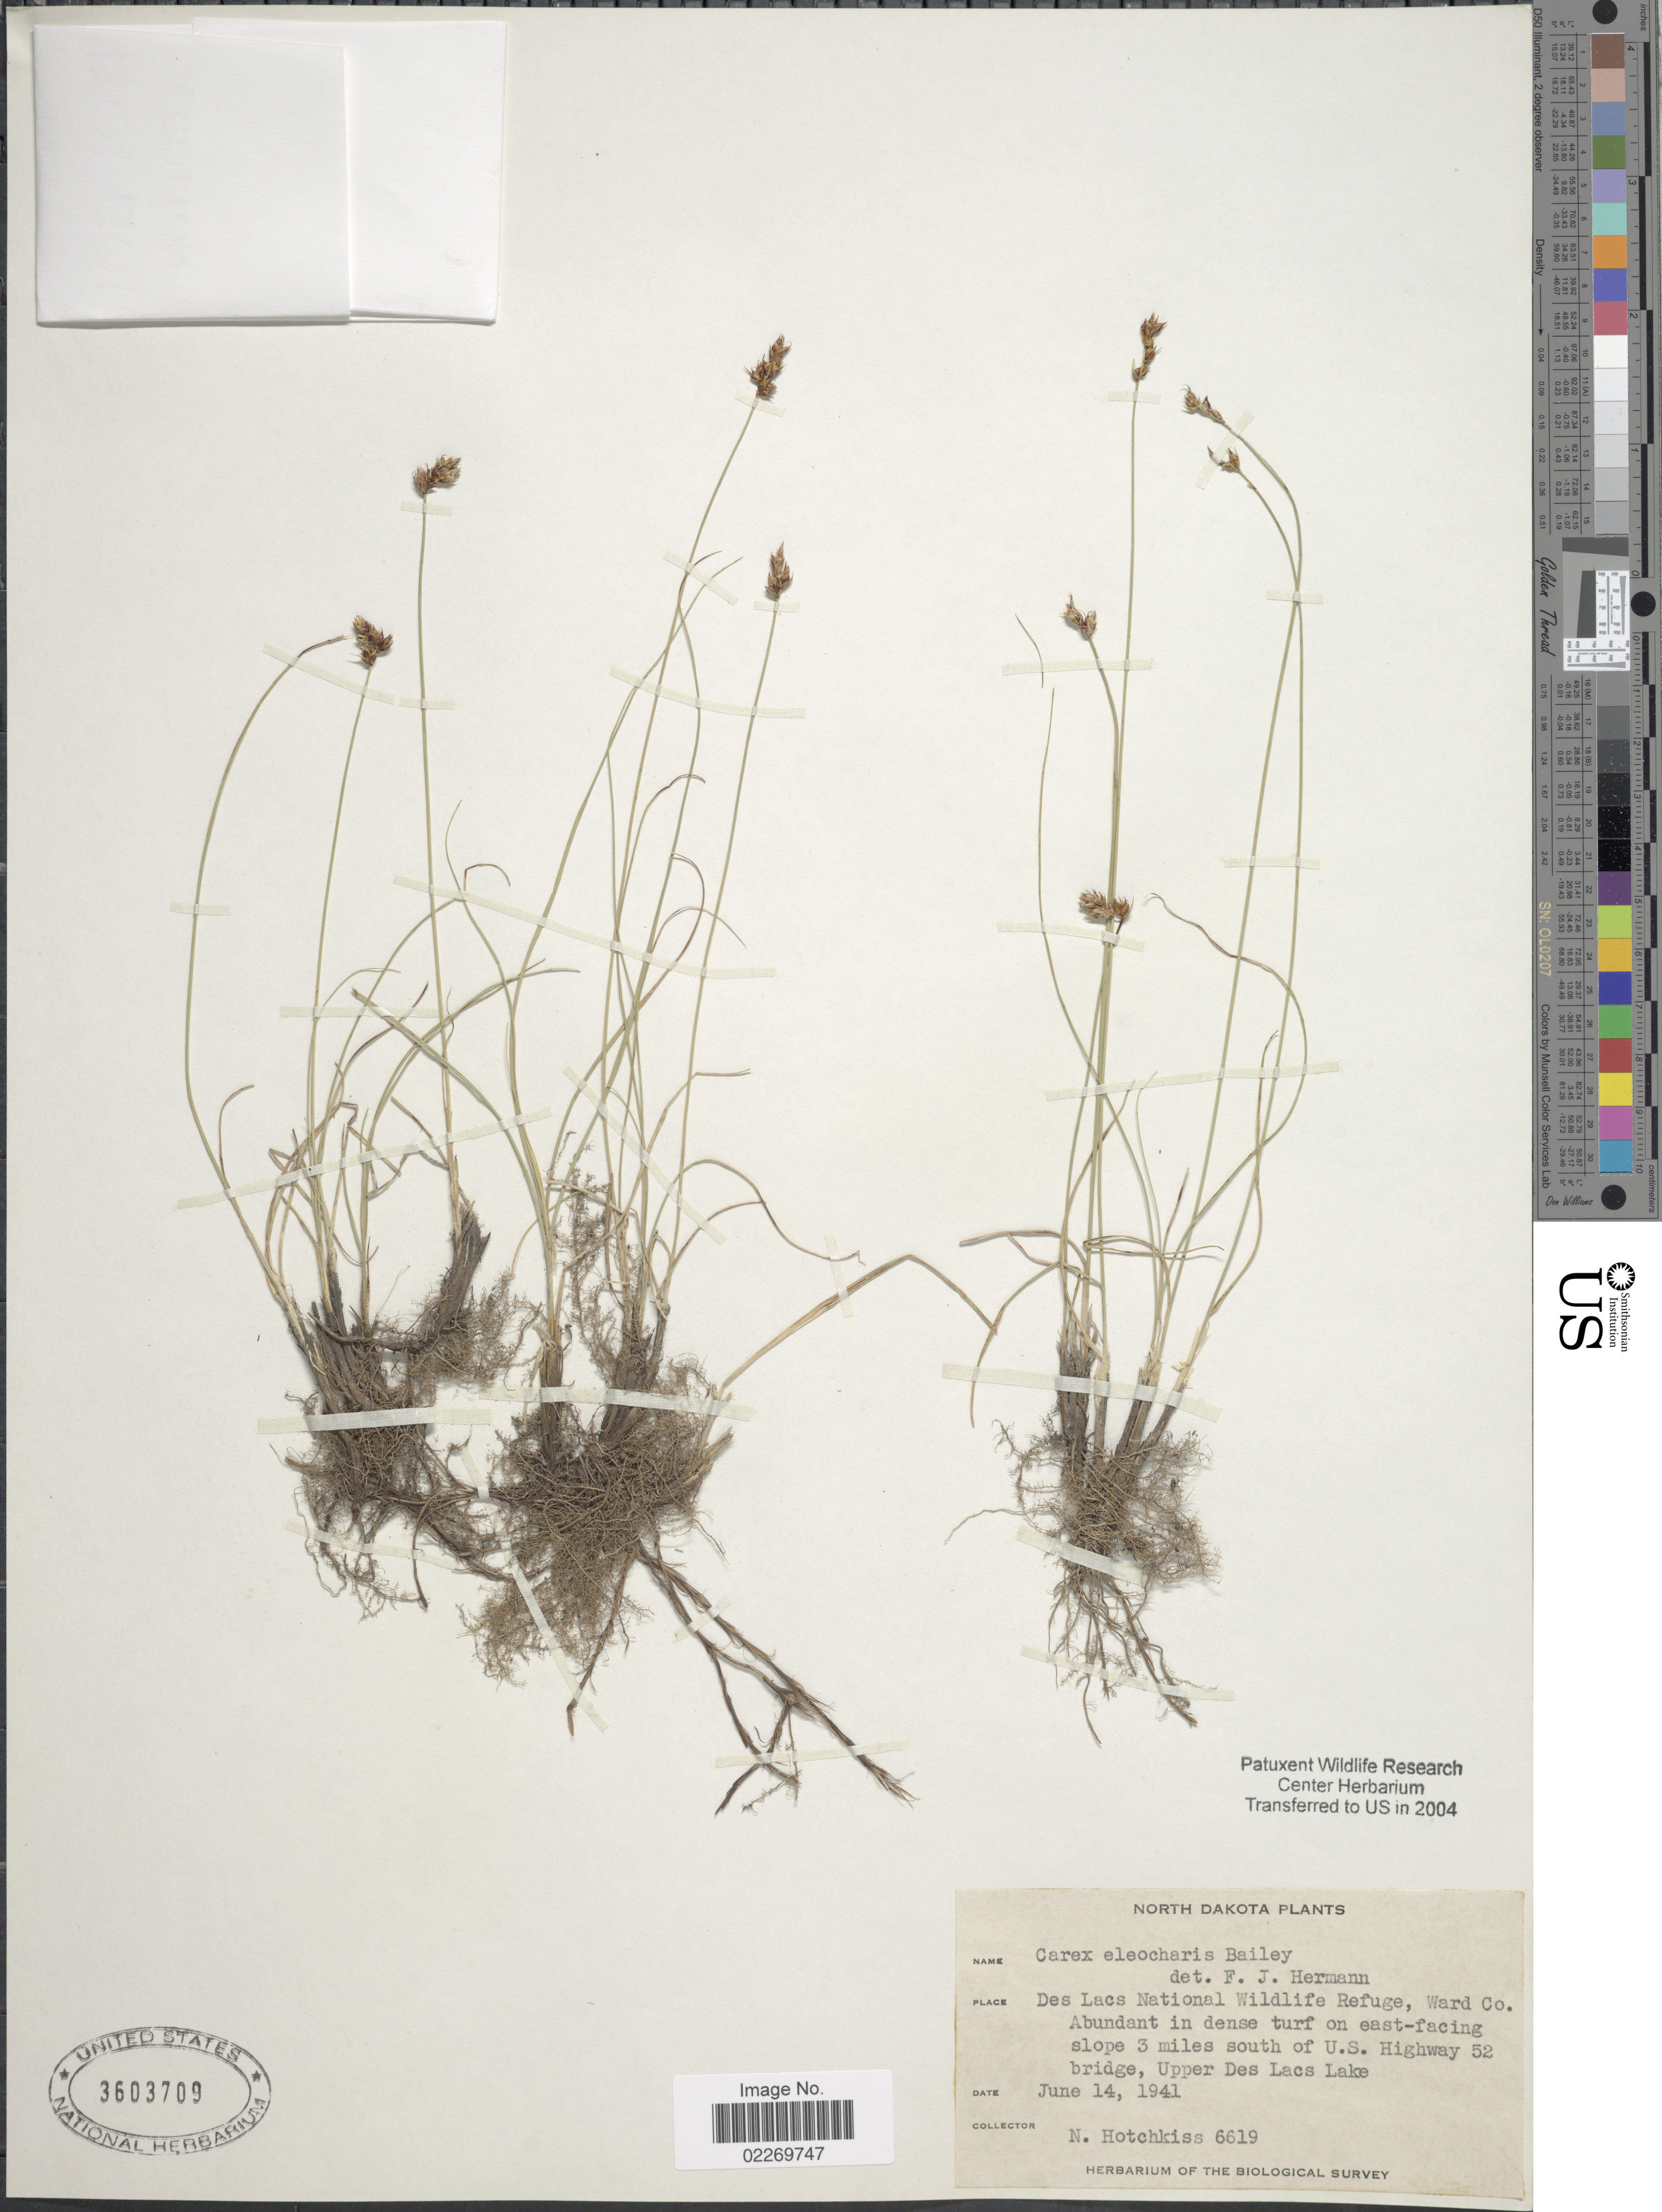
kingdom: Plantae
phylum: Tracheophyta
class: Liliopsida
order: Poales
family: Cyperaceae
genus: Carex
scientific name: Carex eleocharis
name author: L.H. Bailey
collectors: N. Hotchkiss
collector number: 6619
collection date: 1941-06-14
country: United States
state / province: North Dakota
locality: Des Lacs National Wildlife Refuge, Ward Co. Abundant in dense turf on east-facing slope 3 miles south of U.S. Highway 52 bridge, Upper Des Lacs Lake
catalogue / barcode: US 3603709